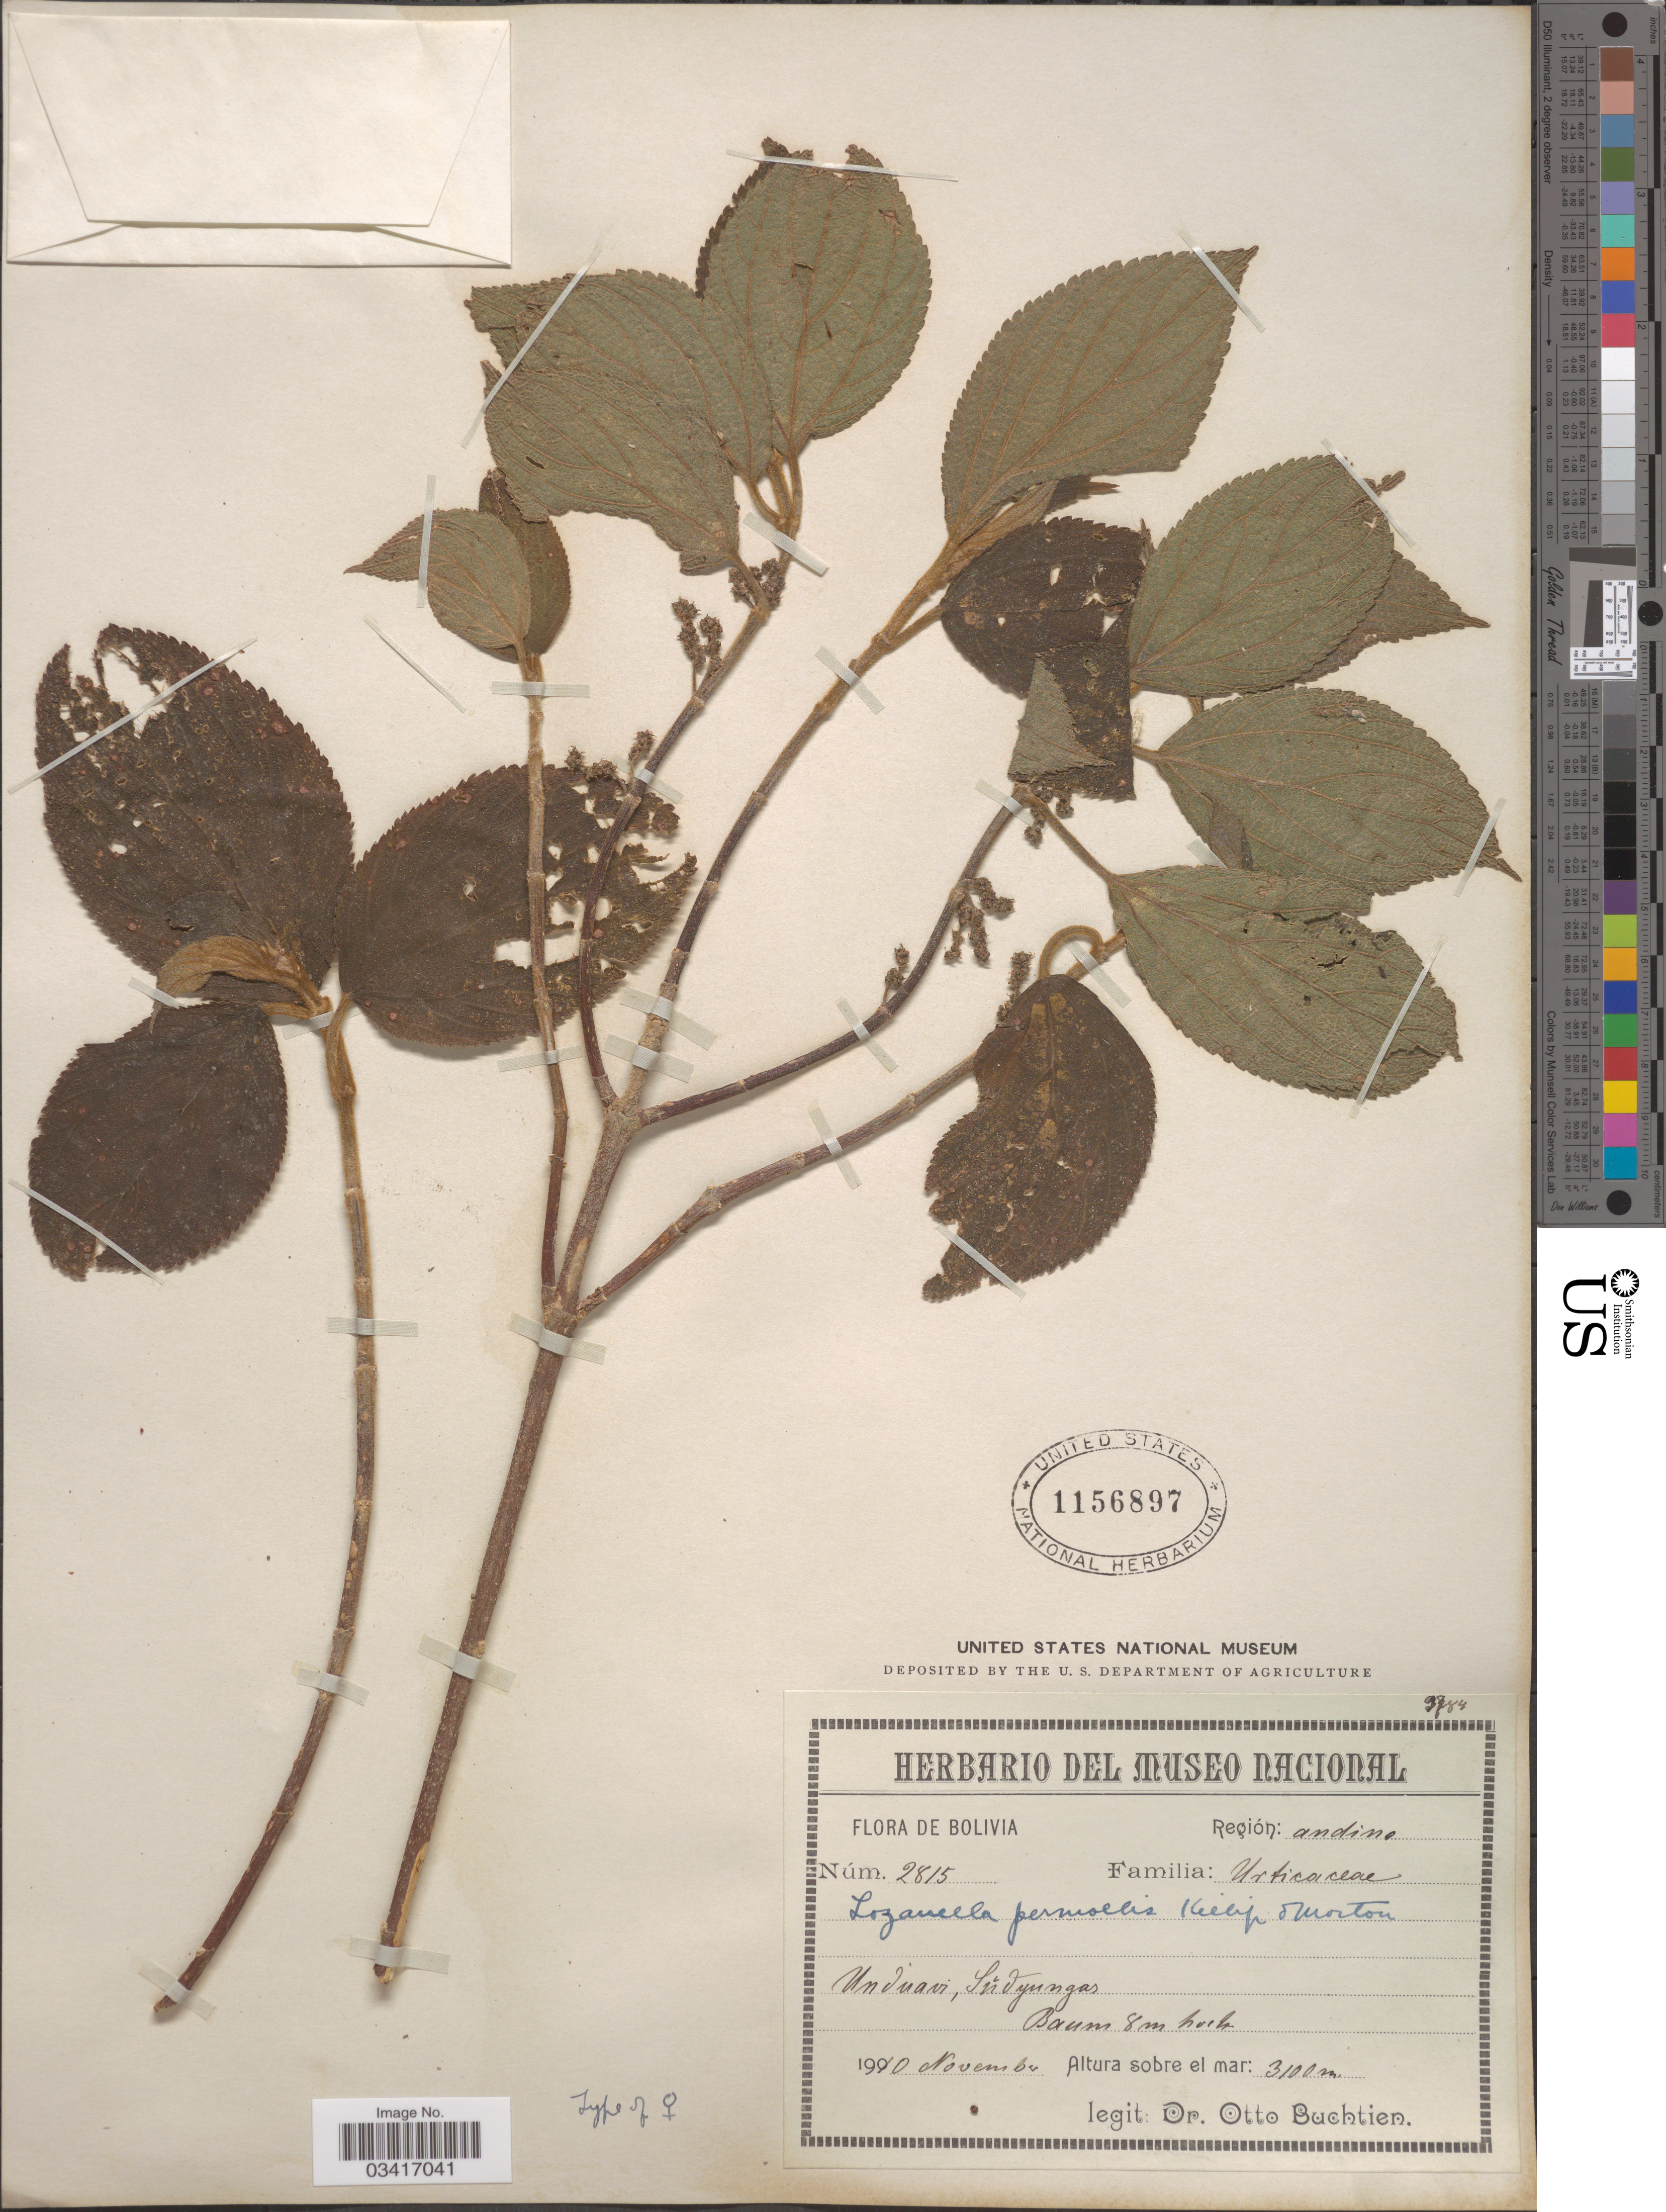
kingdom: Plantae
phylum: Tracheophyta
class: Magnoliopsida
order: Rosales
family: Cannabaceae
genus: Lozanella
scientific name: Lozanella permollis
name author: Killip & C.V. Morton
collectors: O. Buchtien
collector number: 2815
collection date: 1910-11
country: Bolivia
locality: Región: andino. Unduavi, Sŭdyungas.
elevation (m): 3100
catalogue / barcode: US 1156897